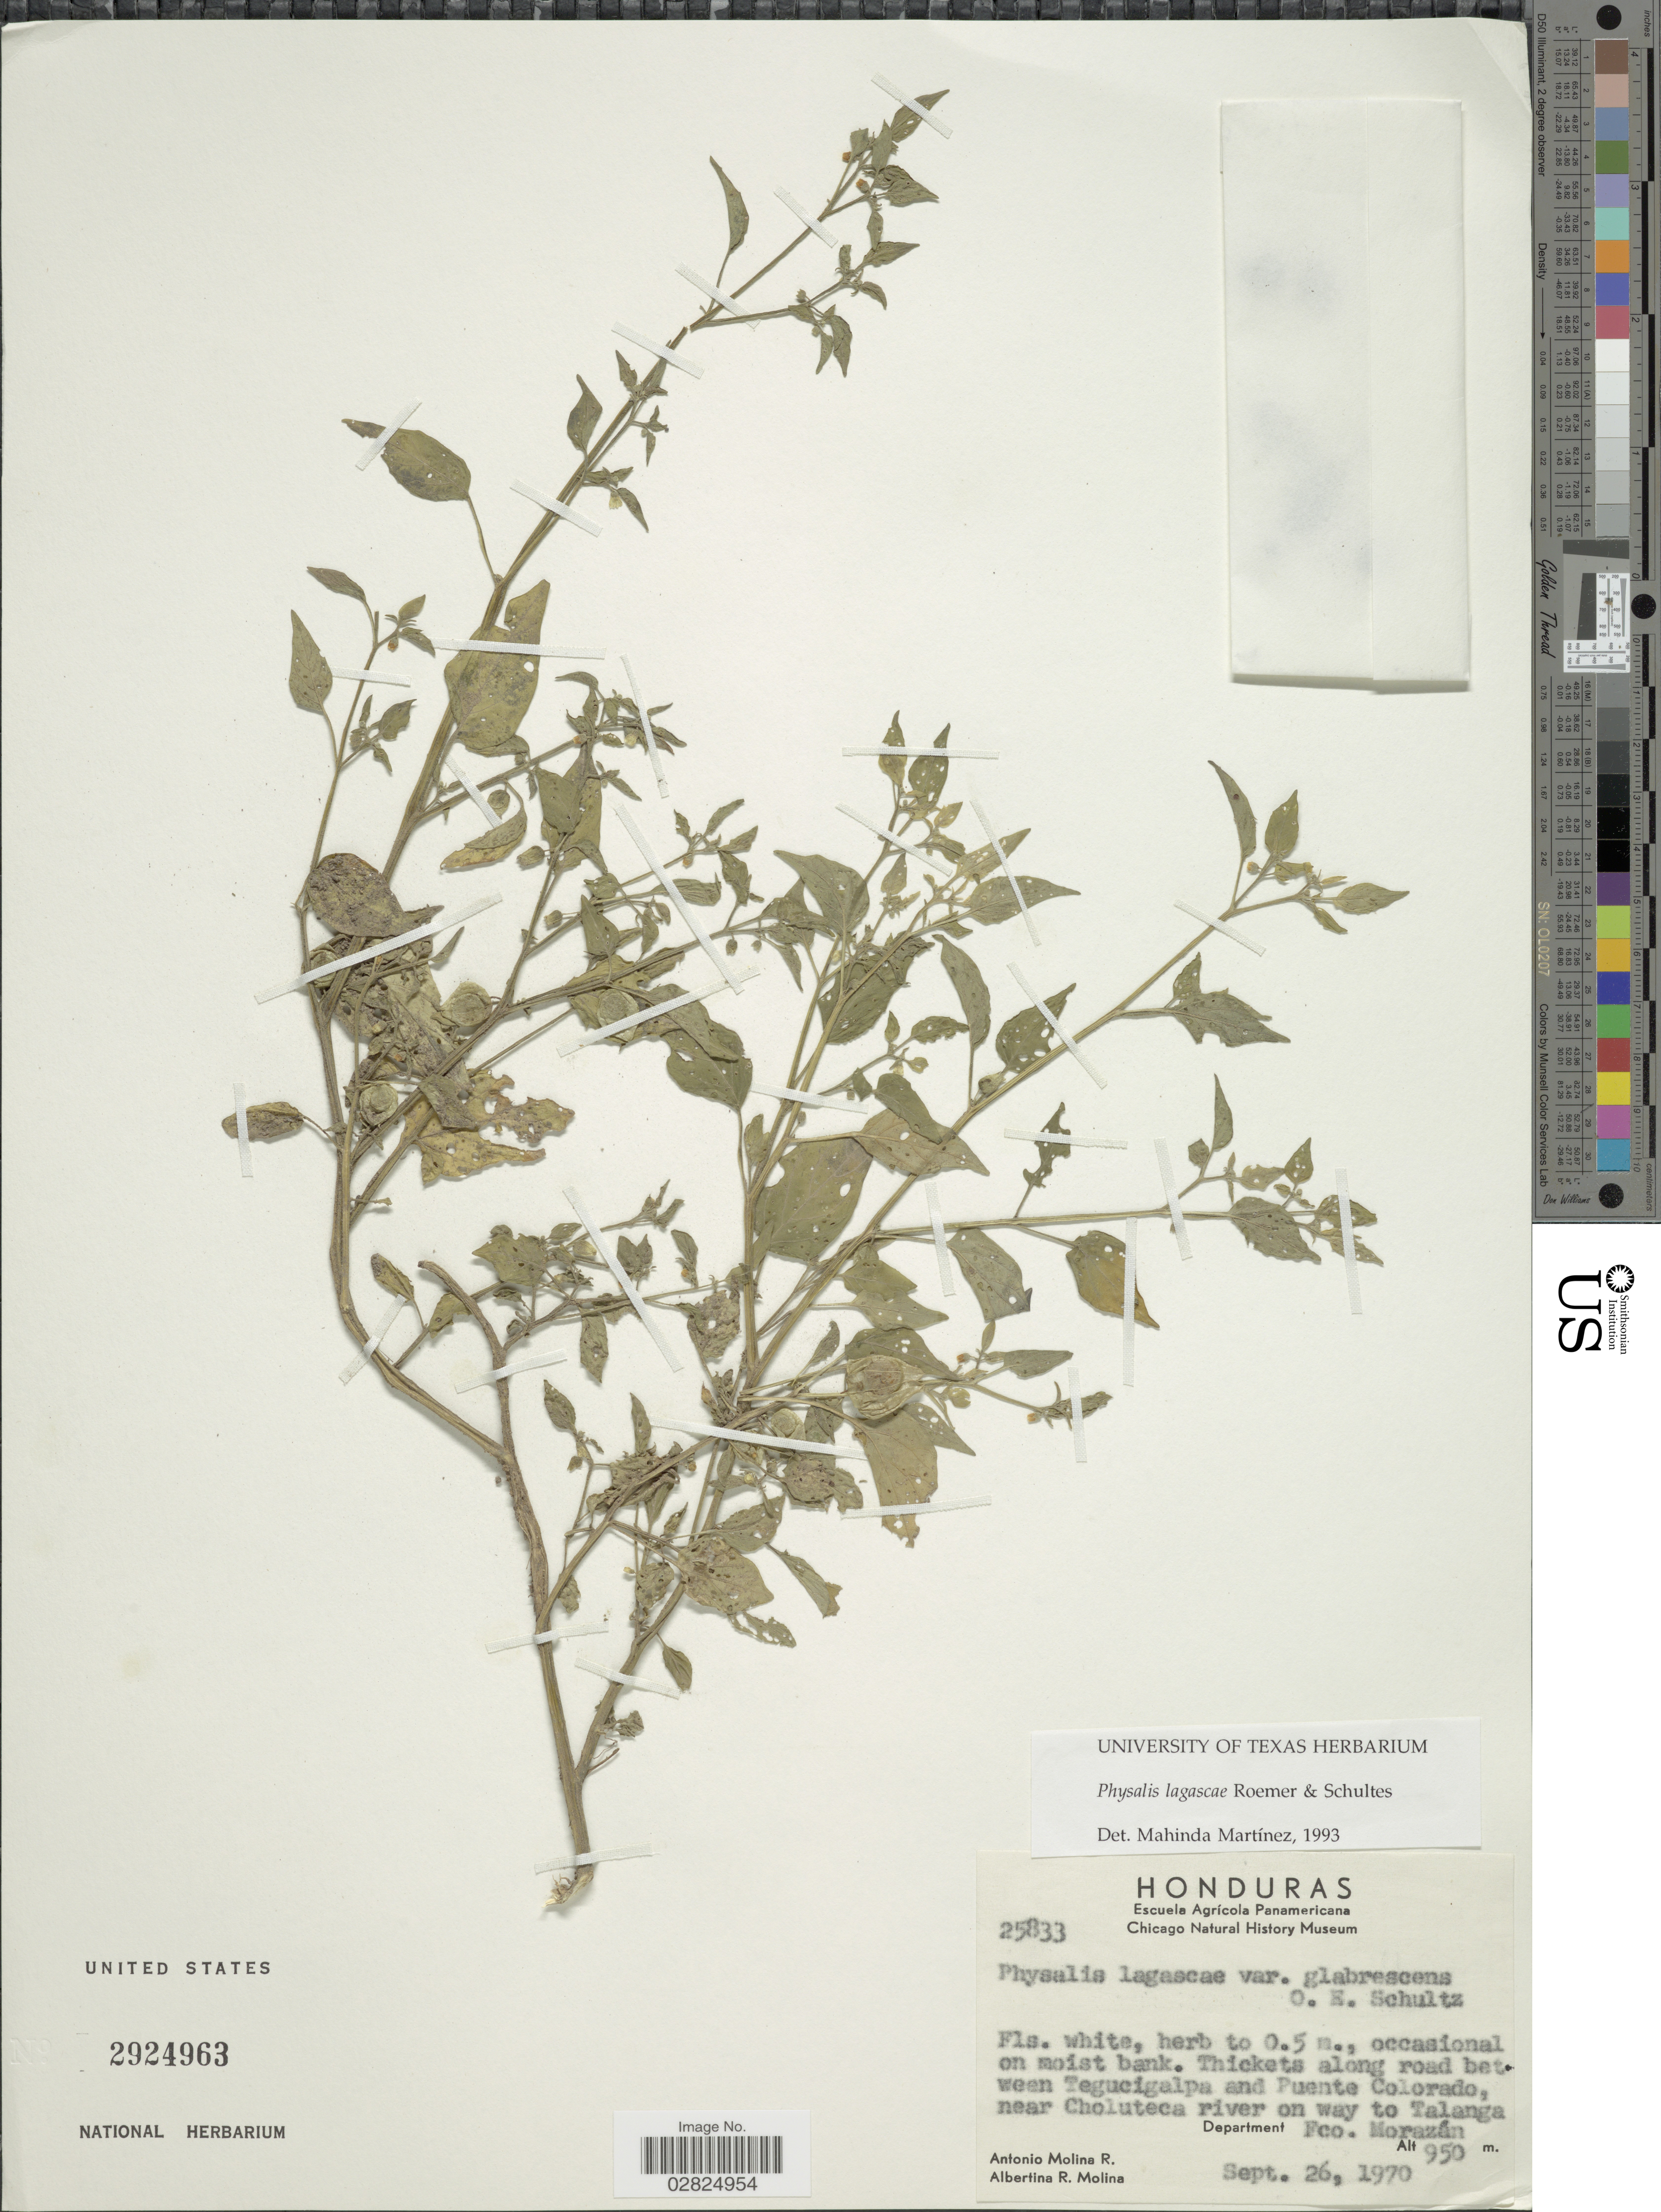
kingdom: Plantae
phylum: Tracheophyta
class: Magnoliopsida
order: Solanales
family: Solanaceae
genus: Physalis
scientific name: Physalis lagascae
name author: Roem. & Schult.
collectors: A. Molina R. & A. R. Molina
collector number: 25833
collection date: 1970-09-26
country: Honduras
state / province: Fco. Morazán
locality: Thickets along road between Tegucigalpa and Puento Colorado, near Choluteca river on way to Talanga. Department Fco. Morazán.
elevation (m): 950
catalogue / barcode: US 2924963